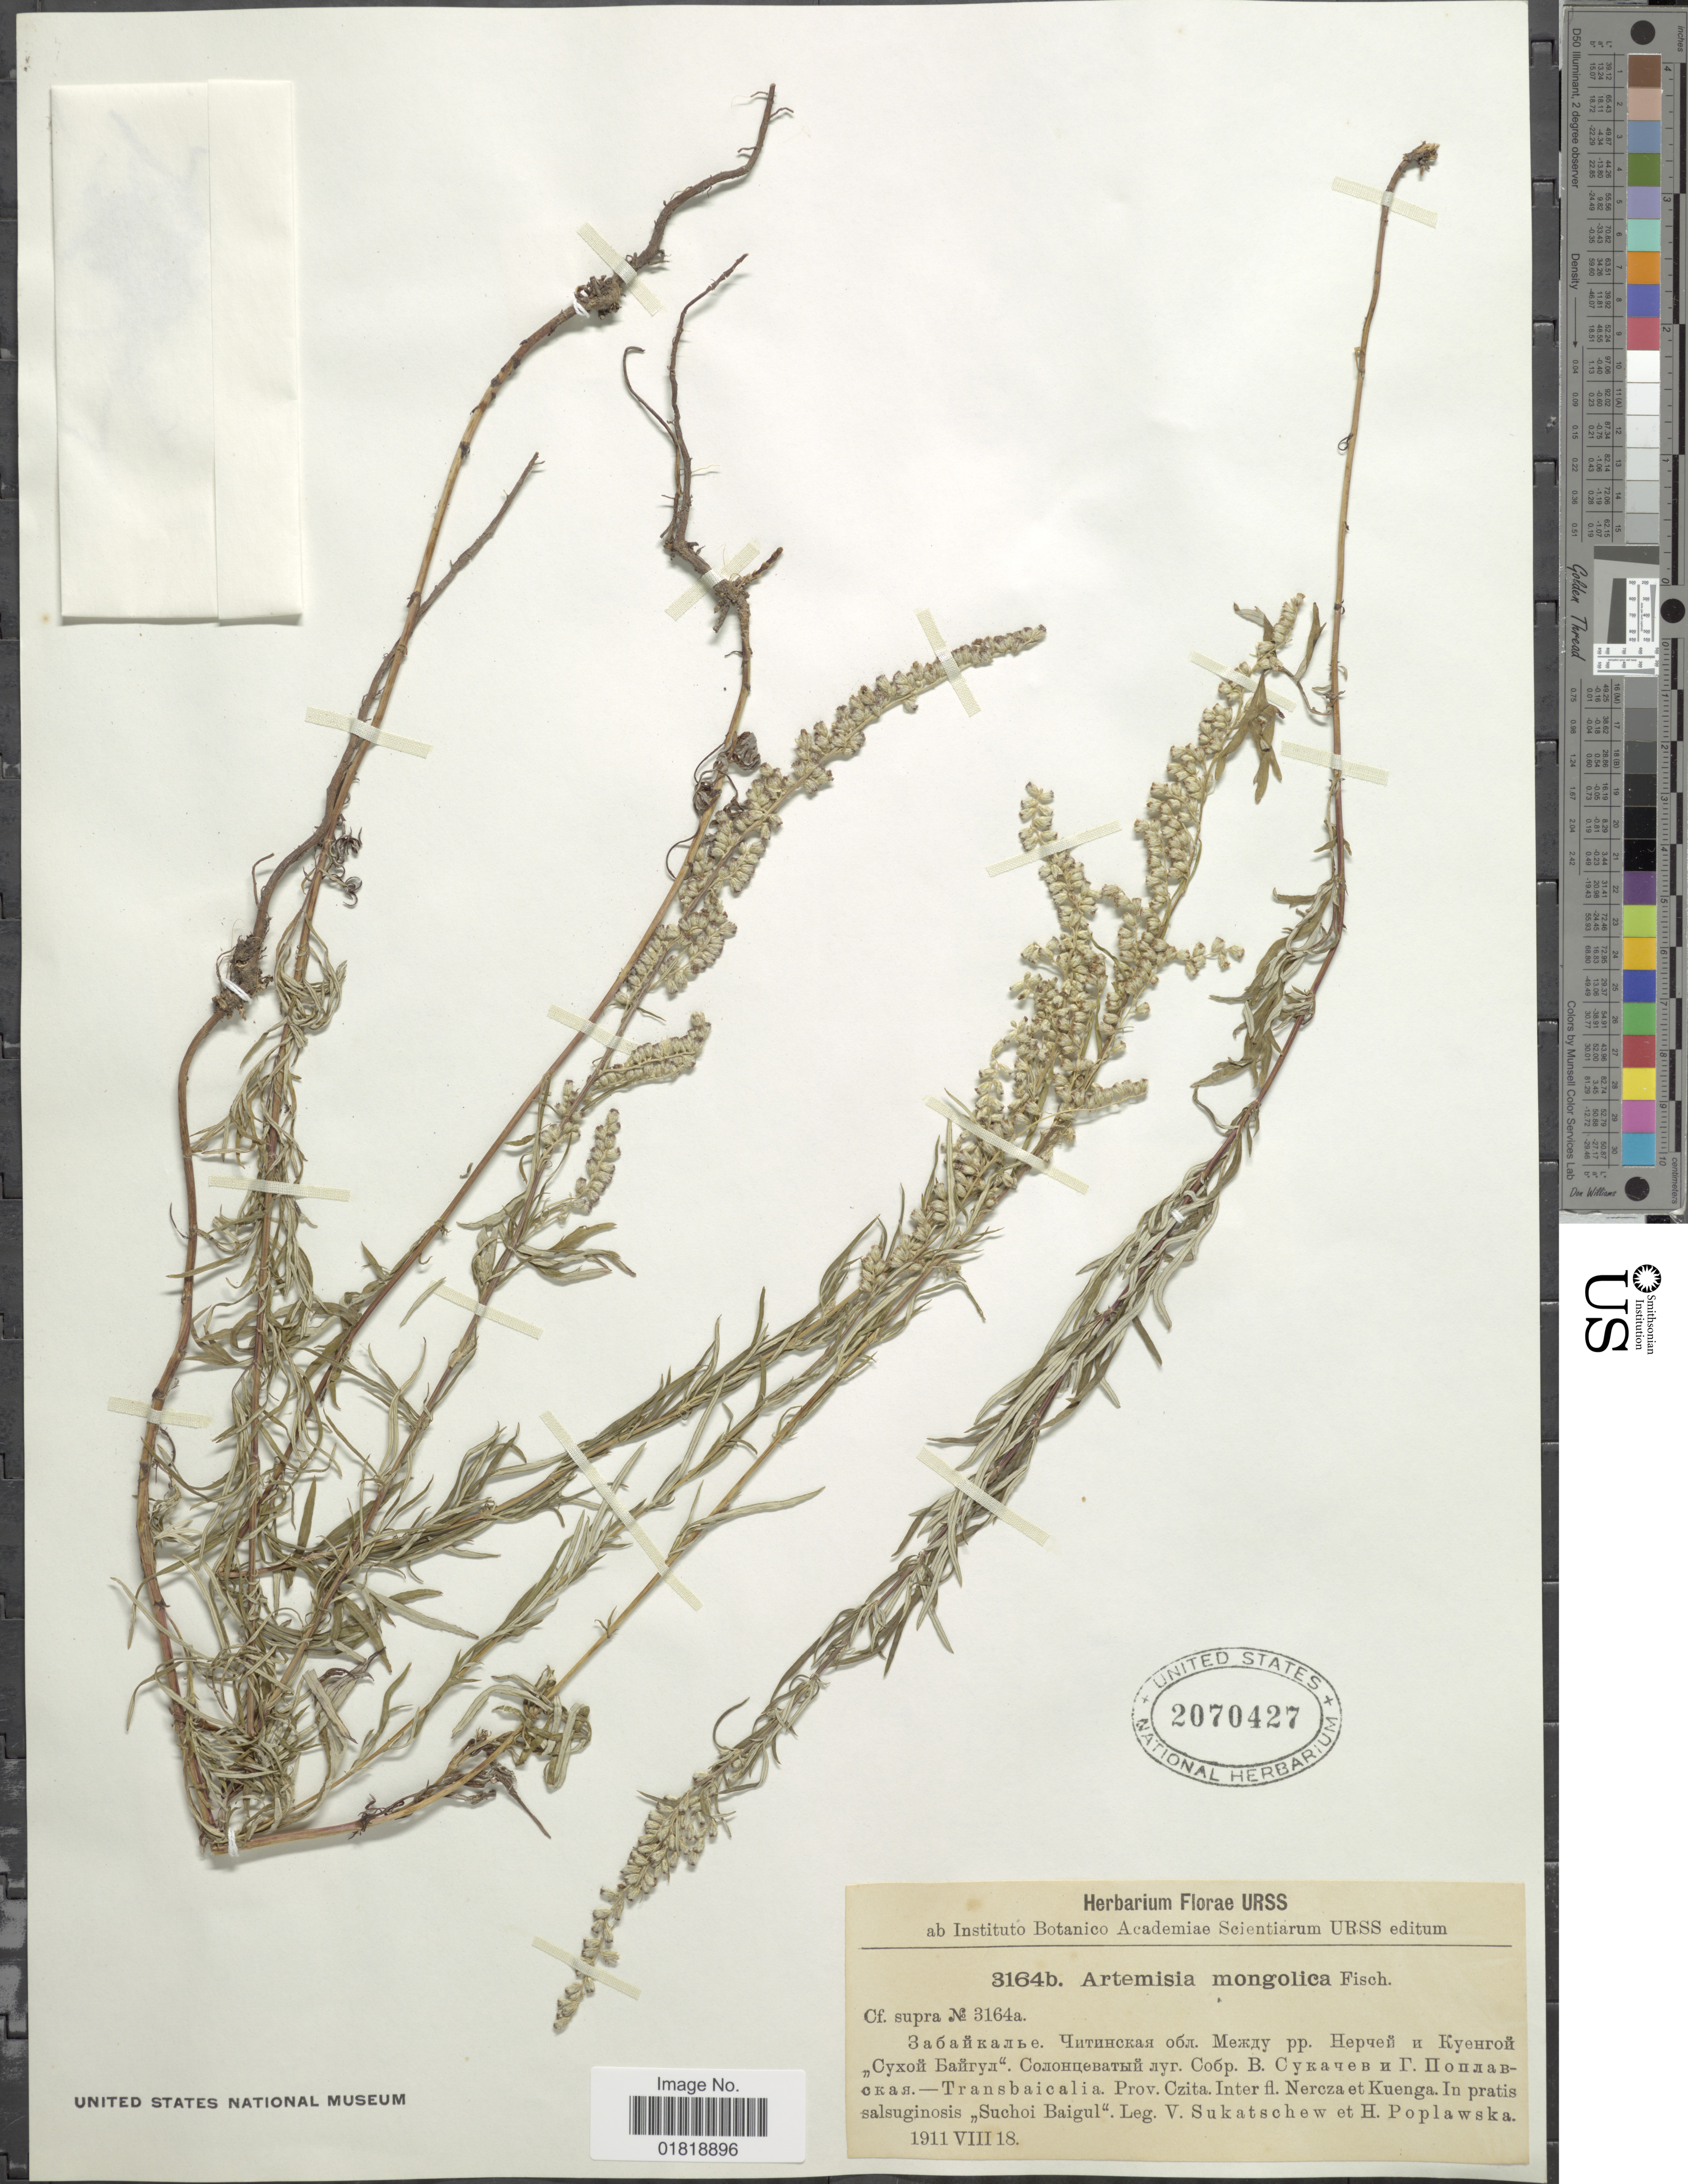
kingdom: Plantae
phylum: Tracheophyta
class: Magnoliopsida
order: Asterales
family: Asteraceae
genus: Artemisia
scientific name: Artemisia mongolica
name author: Fisch.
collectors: V. Sukatschew & H. Poplawska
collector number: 3164b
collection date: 1911-08-18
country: Russian Federation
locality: Transbaicalia, prov. Czita, inter fl. Nercza et Kuenga, in pratis salsuginosis Suchoi Baigul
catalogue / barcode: US 2070427